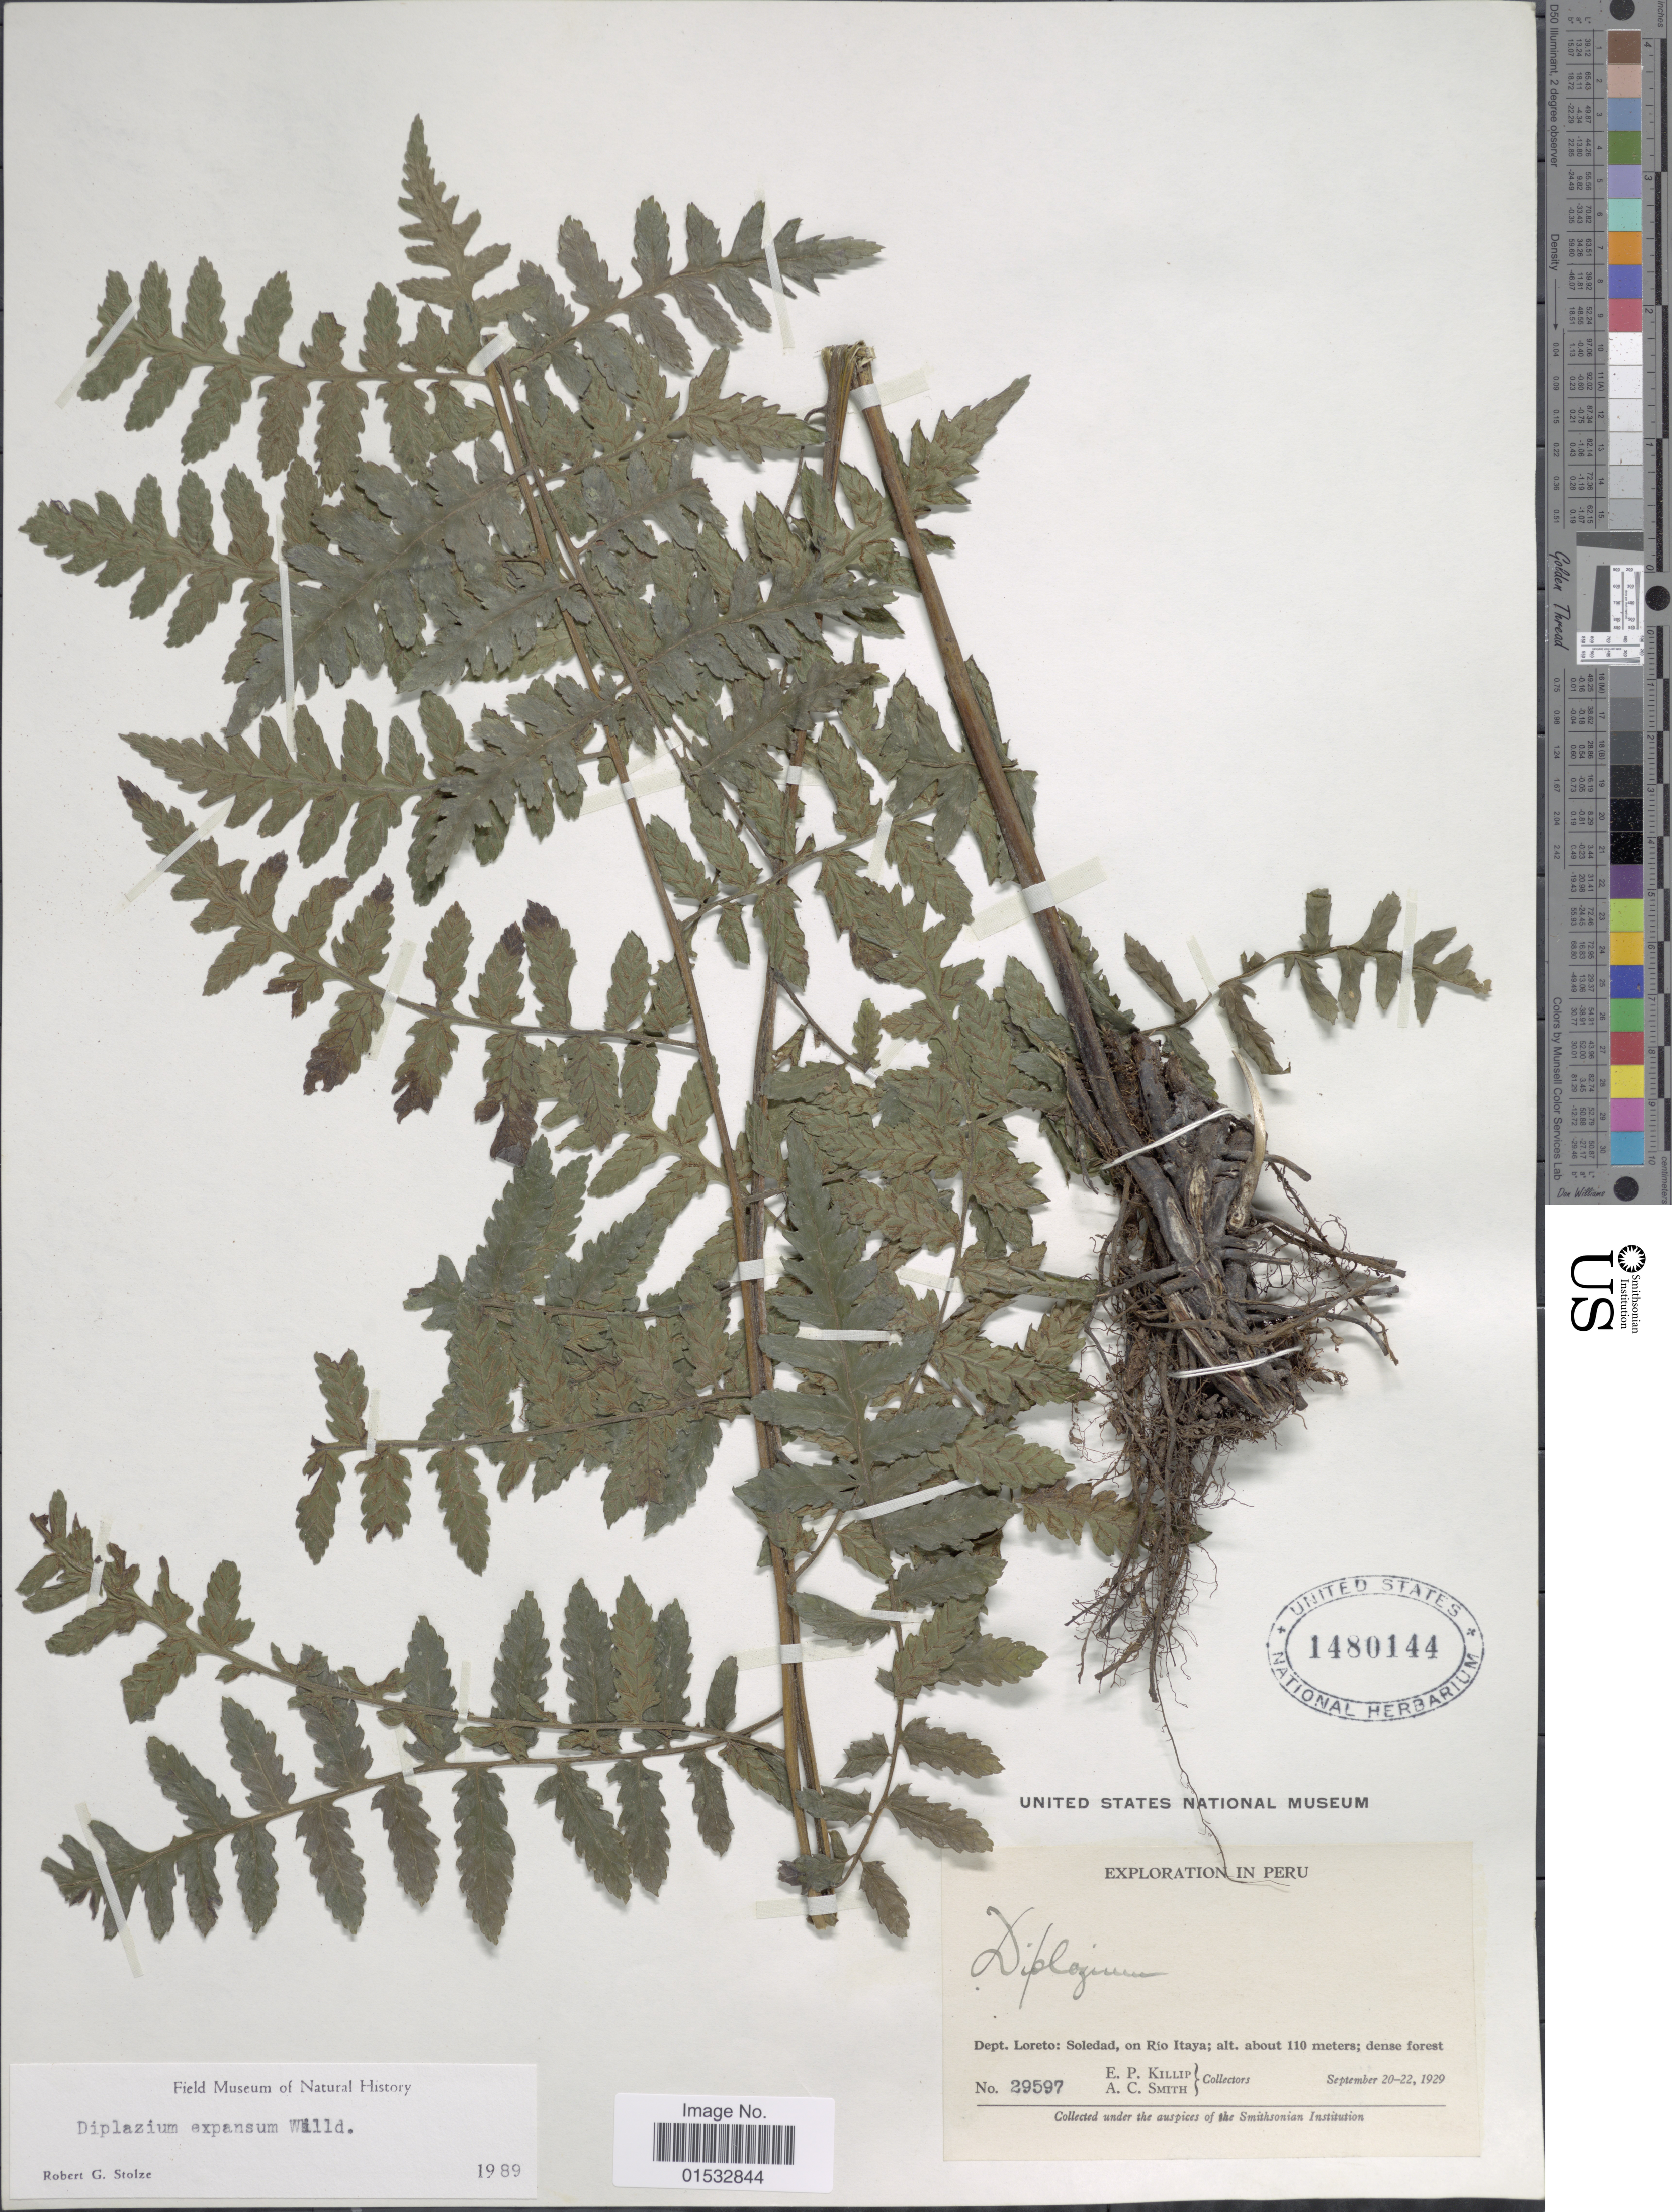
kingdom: Plantae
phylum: Tracheophyta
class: Polypodiopsida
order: Polypodiales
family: Athyriaceae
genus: Diplazium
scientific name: Diplazium expansum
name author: Willd.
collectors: E. P. Killip & A. C. Smith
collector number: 29597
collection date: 1929-09-20/1929-09-22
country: Peru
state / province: Loreto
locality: Soledad, on Rio Itaya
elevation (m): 110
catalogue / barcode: US 1480144